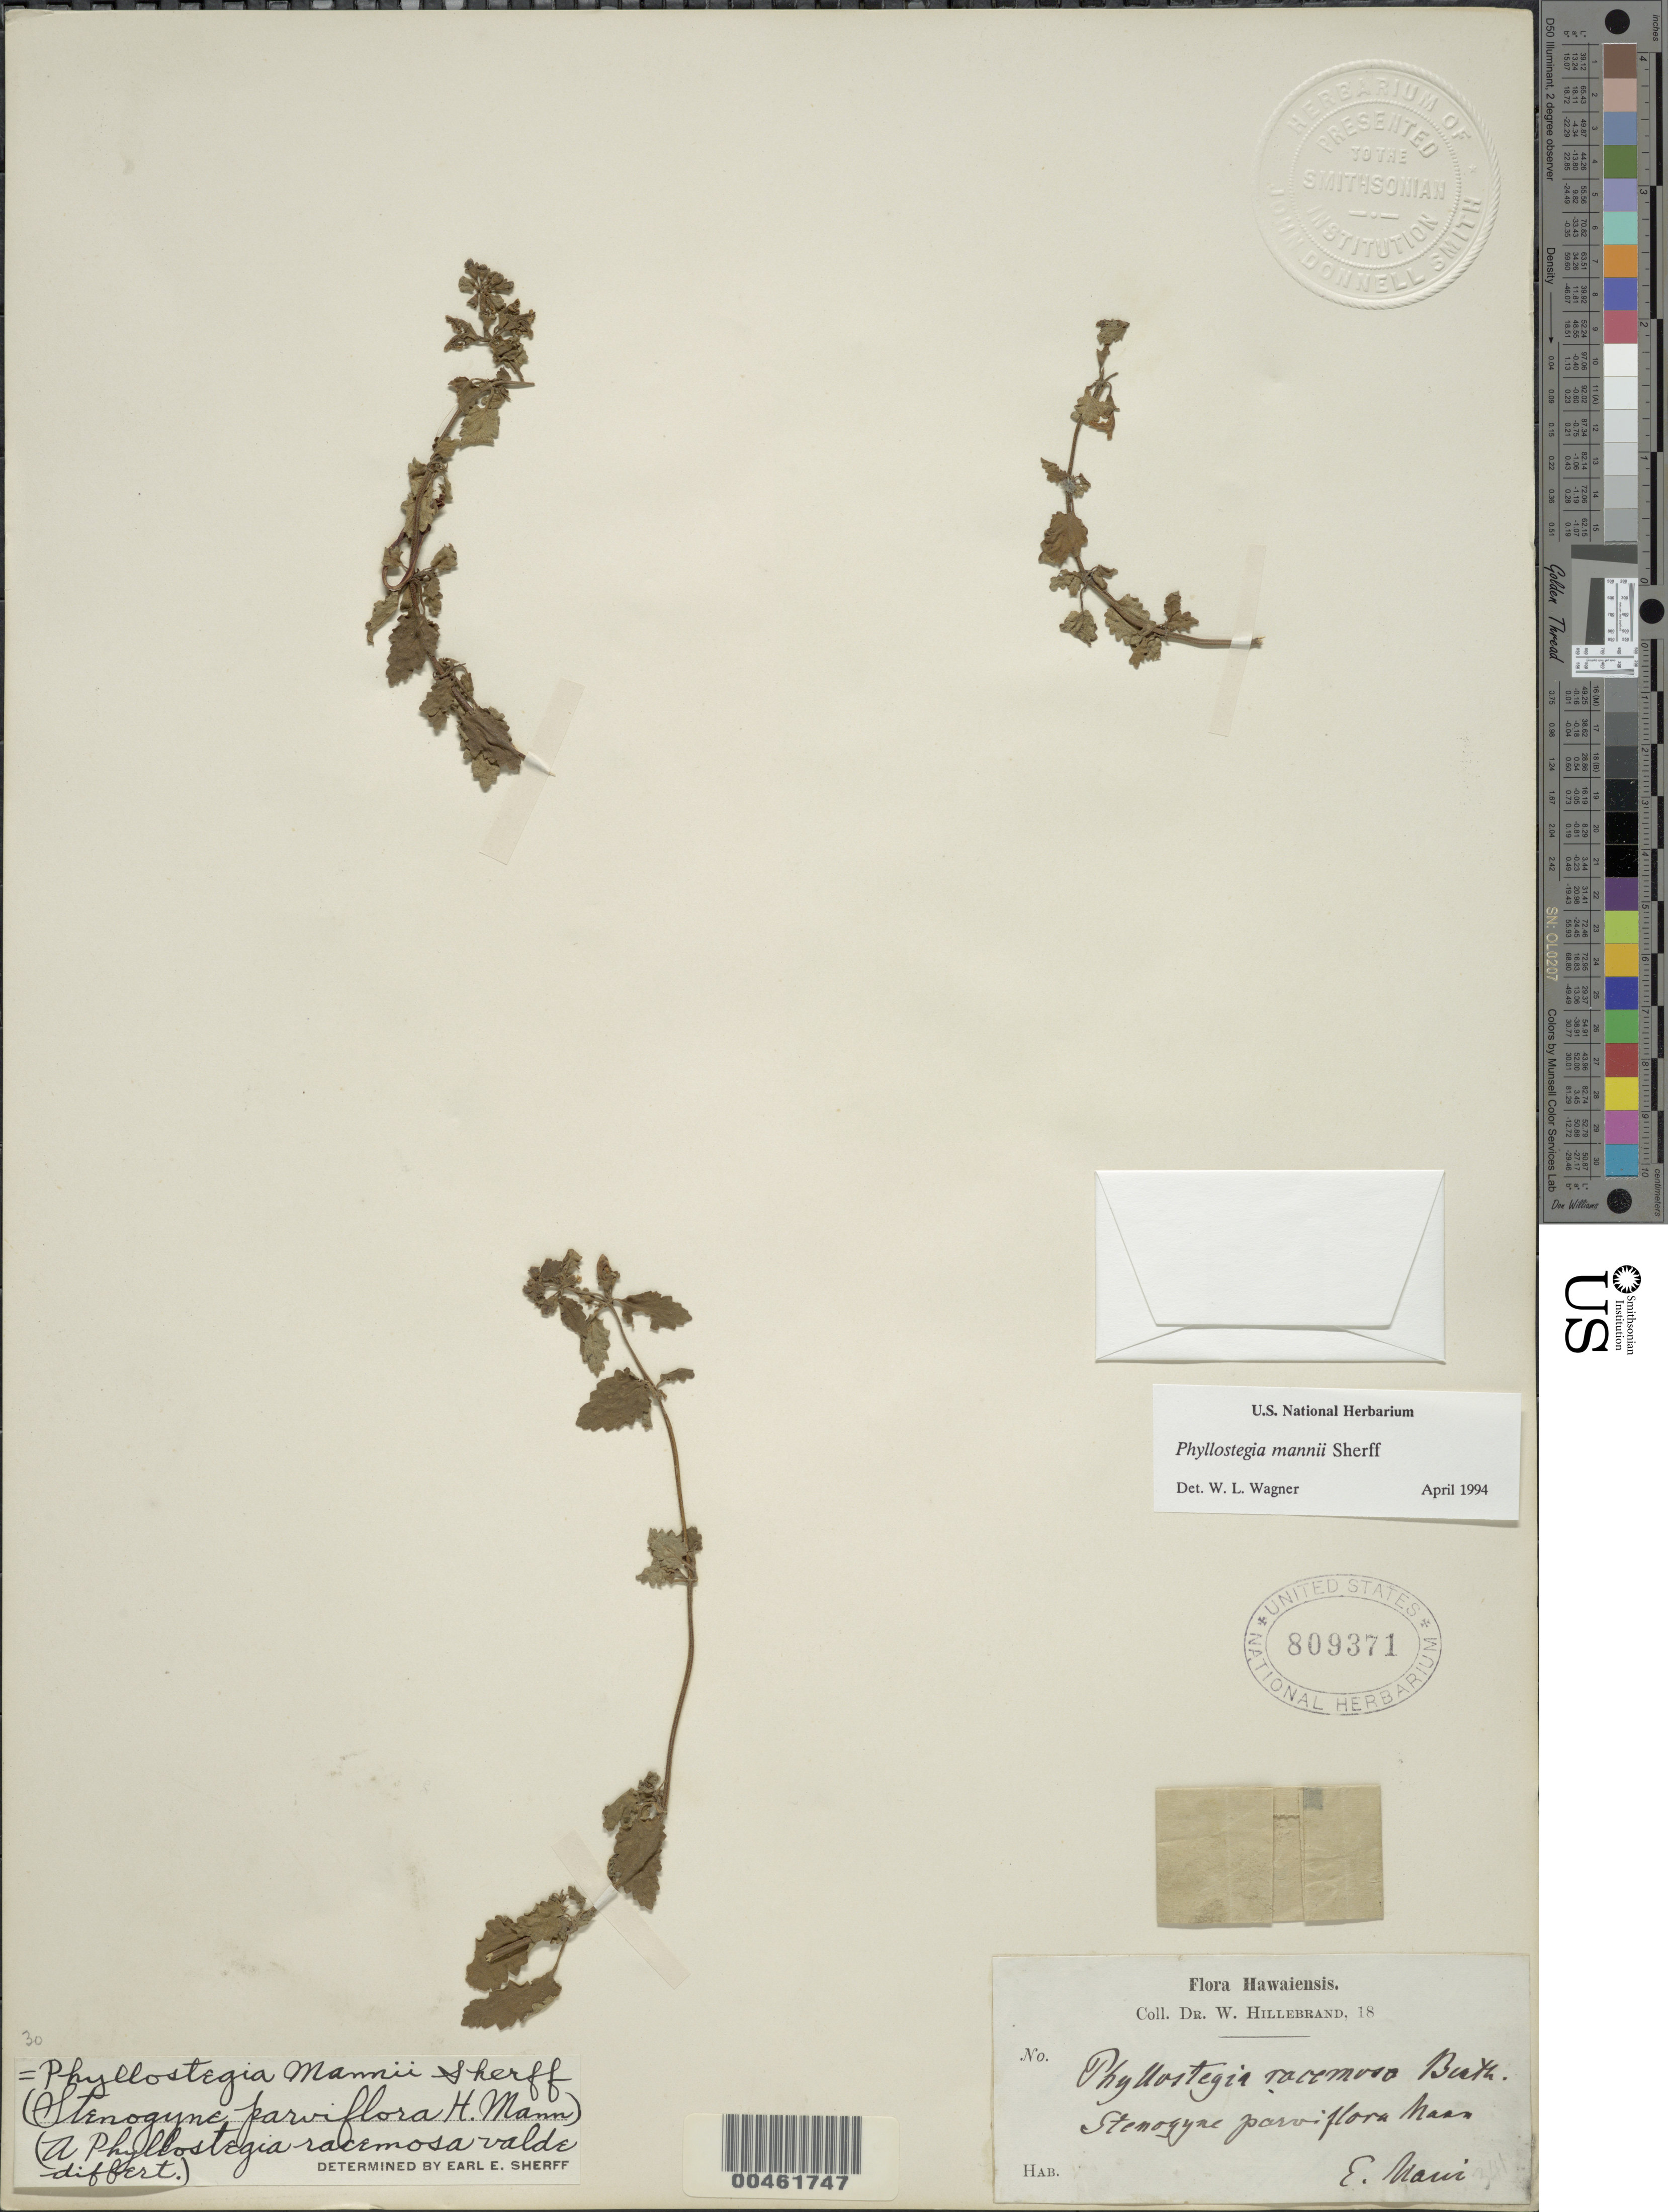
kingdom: Plantae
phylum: Tracheophyta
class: Magnoliopsida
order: Lamiales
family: Lamiaceae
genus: Phyllostegia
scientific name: Phyllostegia mannii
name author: Sherff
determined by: Wagner, W. L., (BOT), Smithsonian Institution - National Museum of Natural History (UNITED STATES)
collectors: W. Hillebrand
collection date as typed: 18??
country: United States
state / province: Hawaii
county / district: Maui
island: Maui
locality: E Maui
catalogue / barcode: US 809371